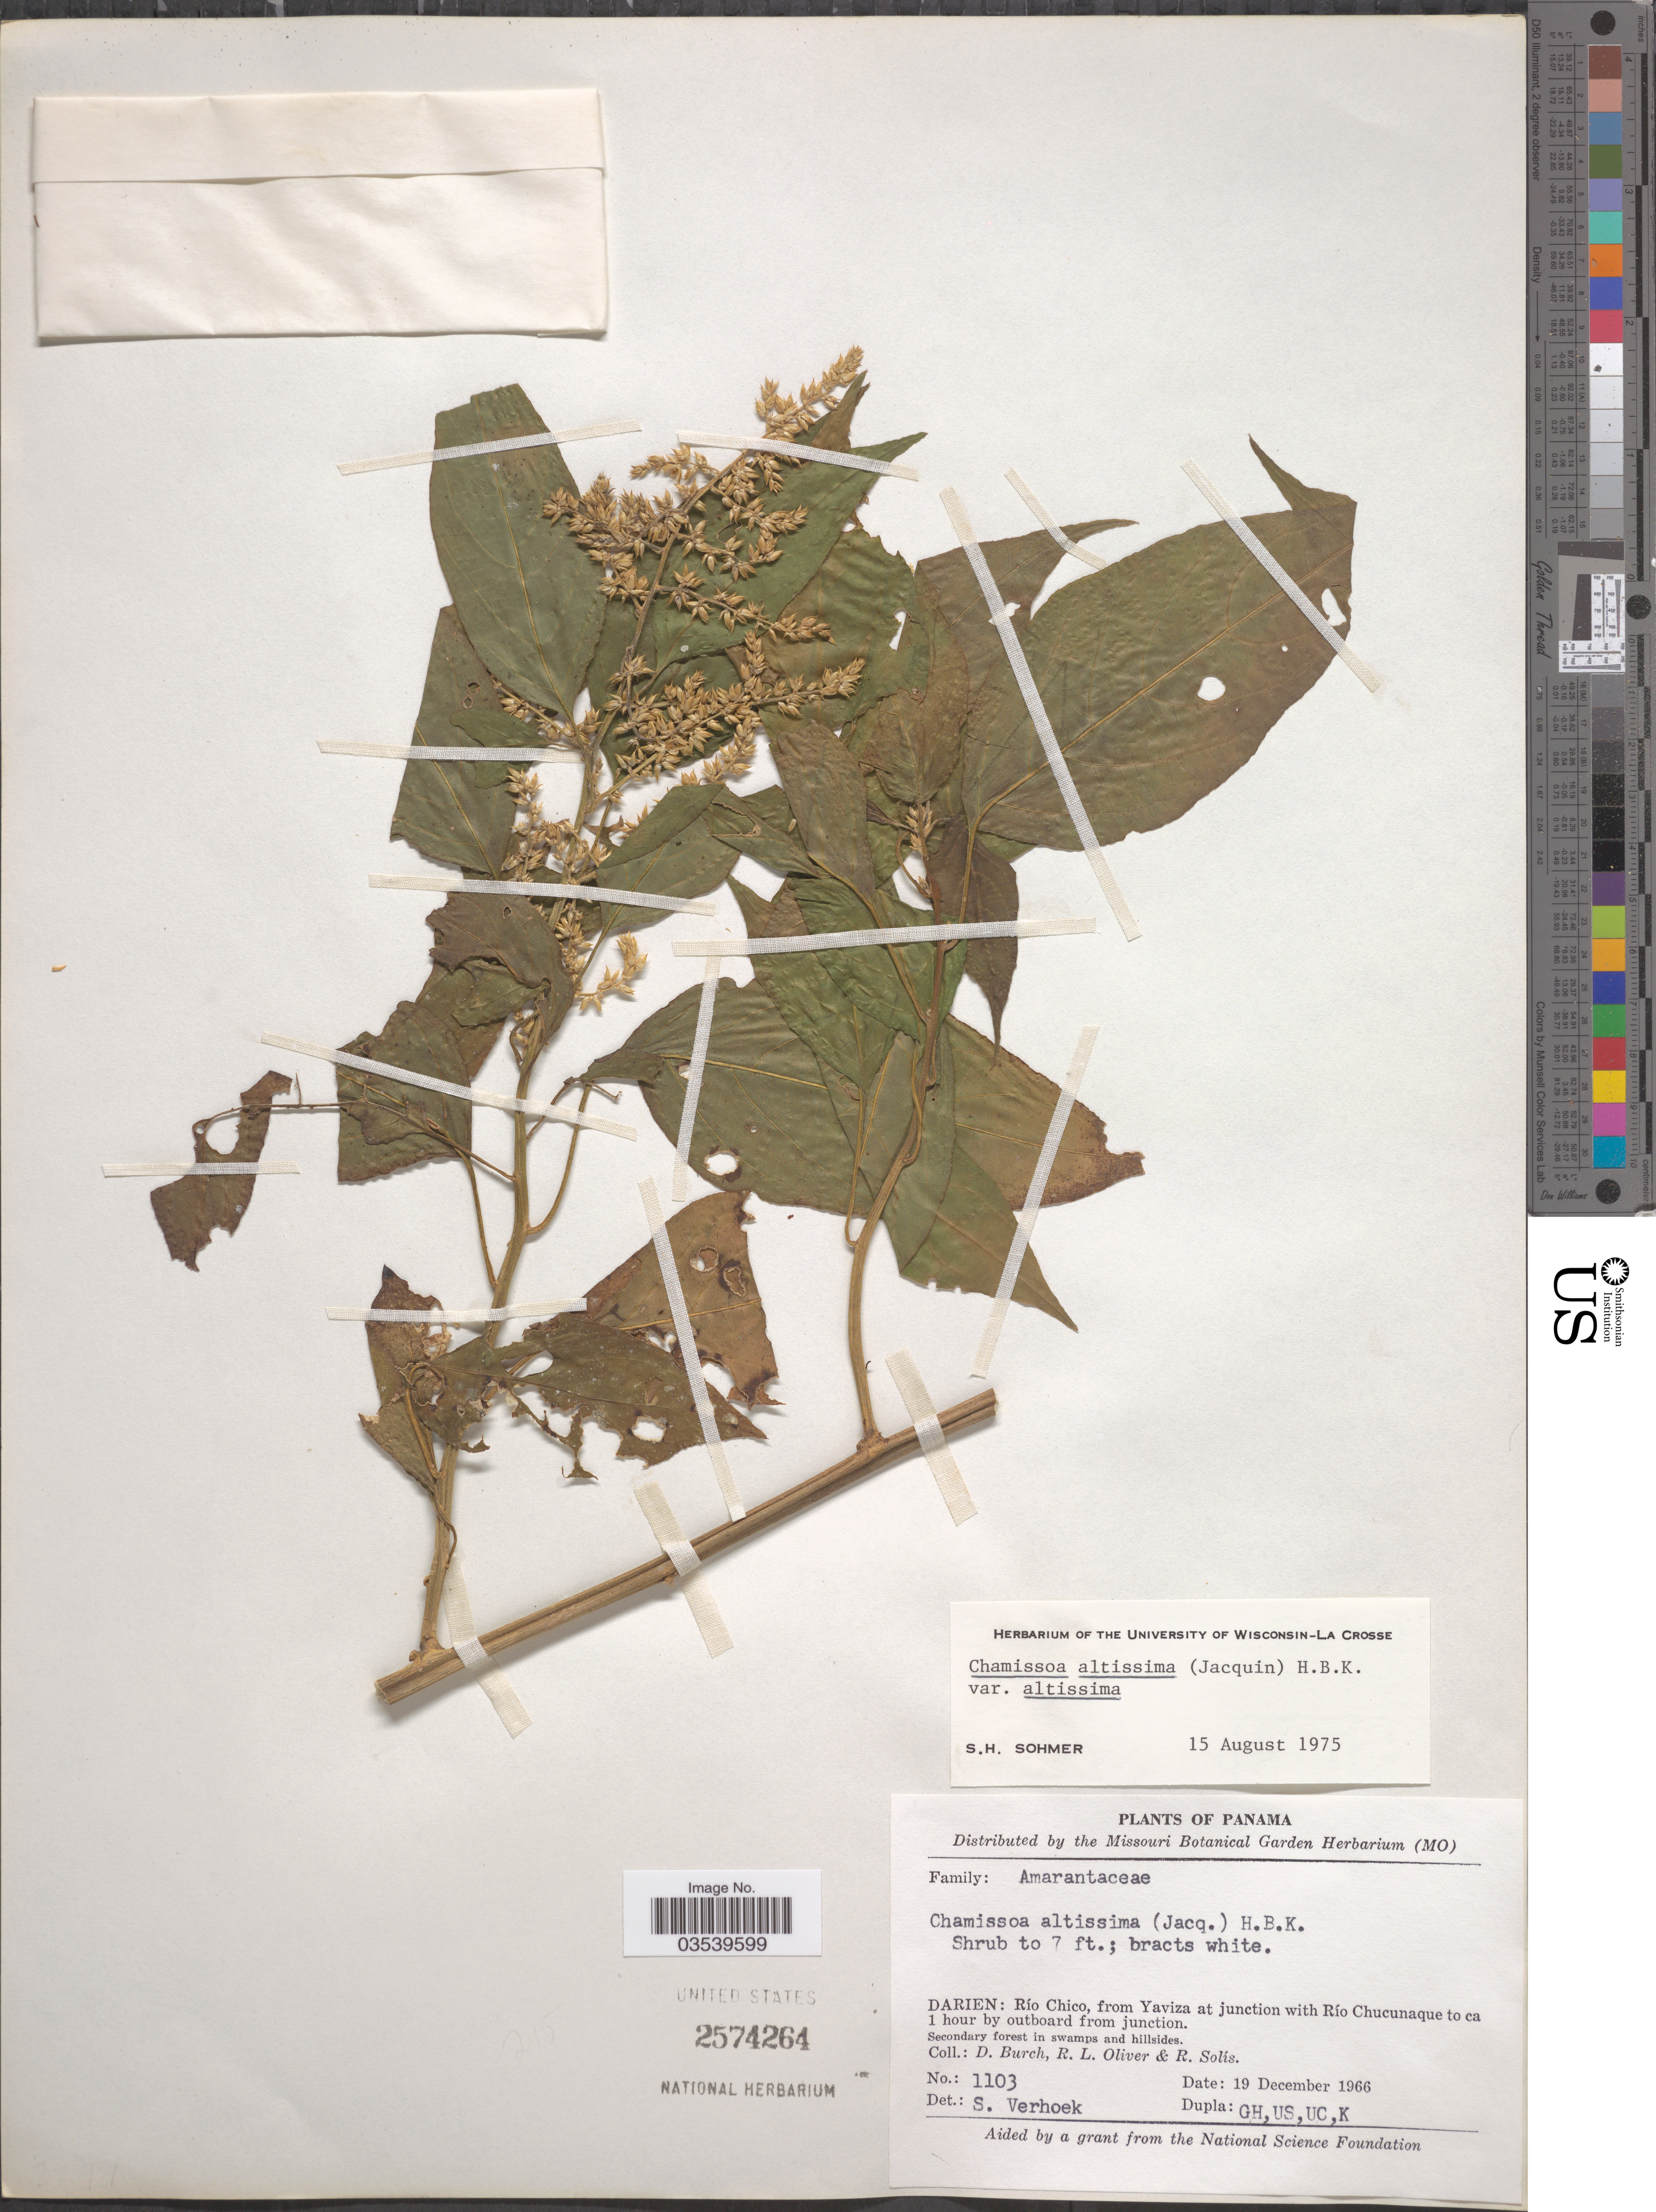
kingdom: Plantae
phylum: Tracheophyta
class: Magnoliopsida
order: Caryophyllales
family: Amaranthaceae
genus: Chamissoa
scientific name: Chamissoa altissima var. altissima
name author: (Jacq.) Kunth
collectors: D. Burch, R. Oliver & R. Solis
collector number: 1103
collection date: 1966-12-19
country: Panama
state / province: Darién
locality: Río Chico, from Yaviza at junction with Río Chucunaque to ca 1 hour by outboard from junction.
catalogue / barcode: US 2574264